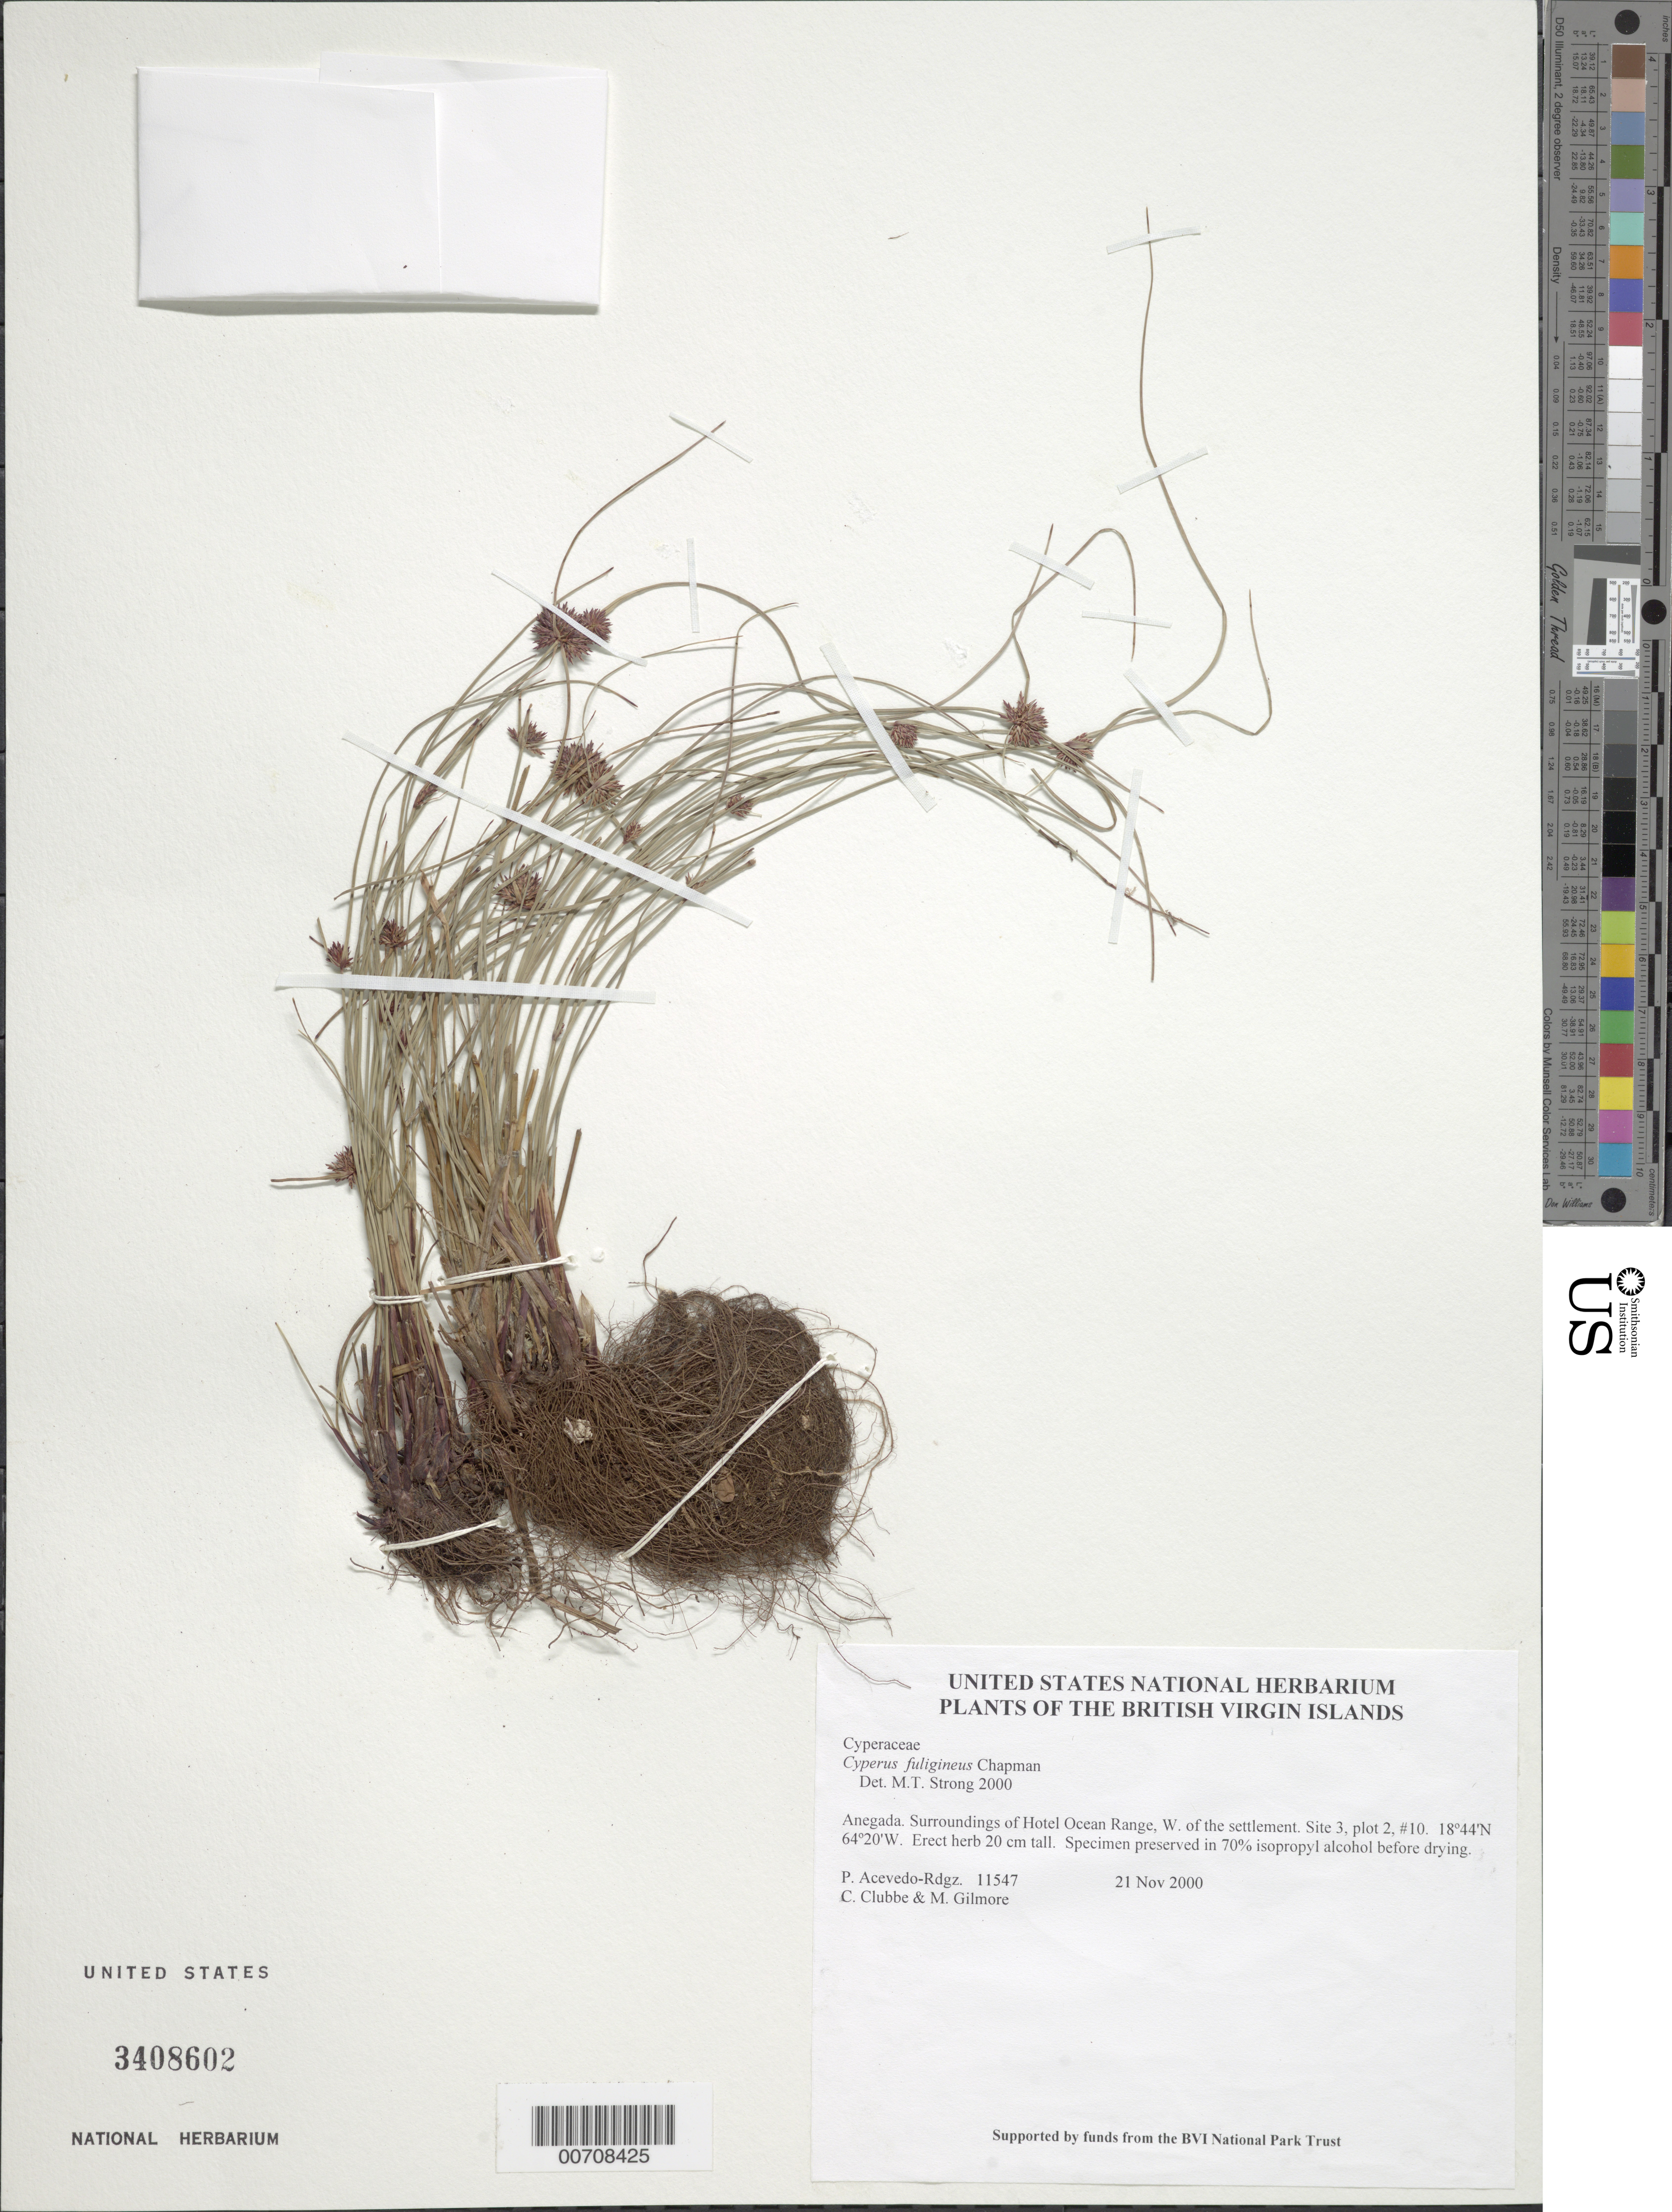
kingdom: Plantae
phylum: Tracheophyta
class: Liliopsida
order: Poales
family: Cyperaceae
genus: Cyperus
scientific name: Cyperus fuligineus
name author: Chapm.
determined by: Strong, M. T., (US), Smithsonian Institution - National Museum of Natural History (UNITED STATES)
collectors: P. Acevedo-Rodr., C. Clubbe & M. Gilmore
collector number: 11547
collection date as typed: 21 Nov 2000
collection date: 2000-11-21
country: British Virgin Islands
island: Anegada I.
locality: Surroundings of Hotel Ocean Range, W. of the settlement. Site 3, plot 2, #10.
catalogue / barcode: US 3408602